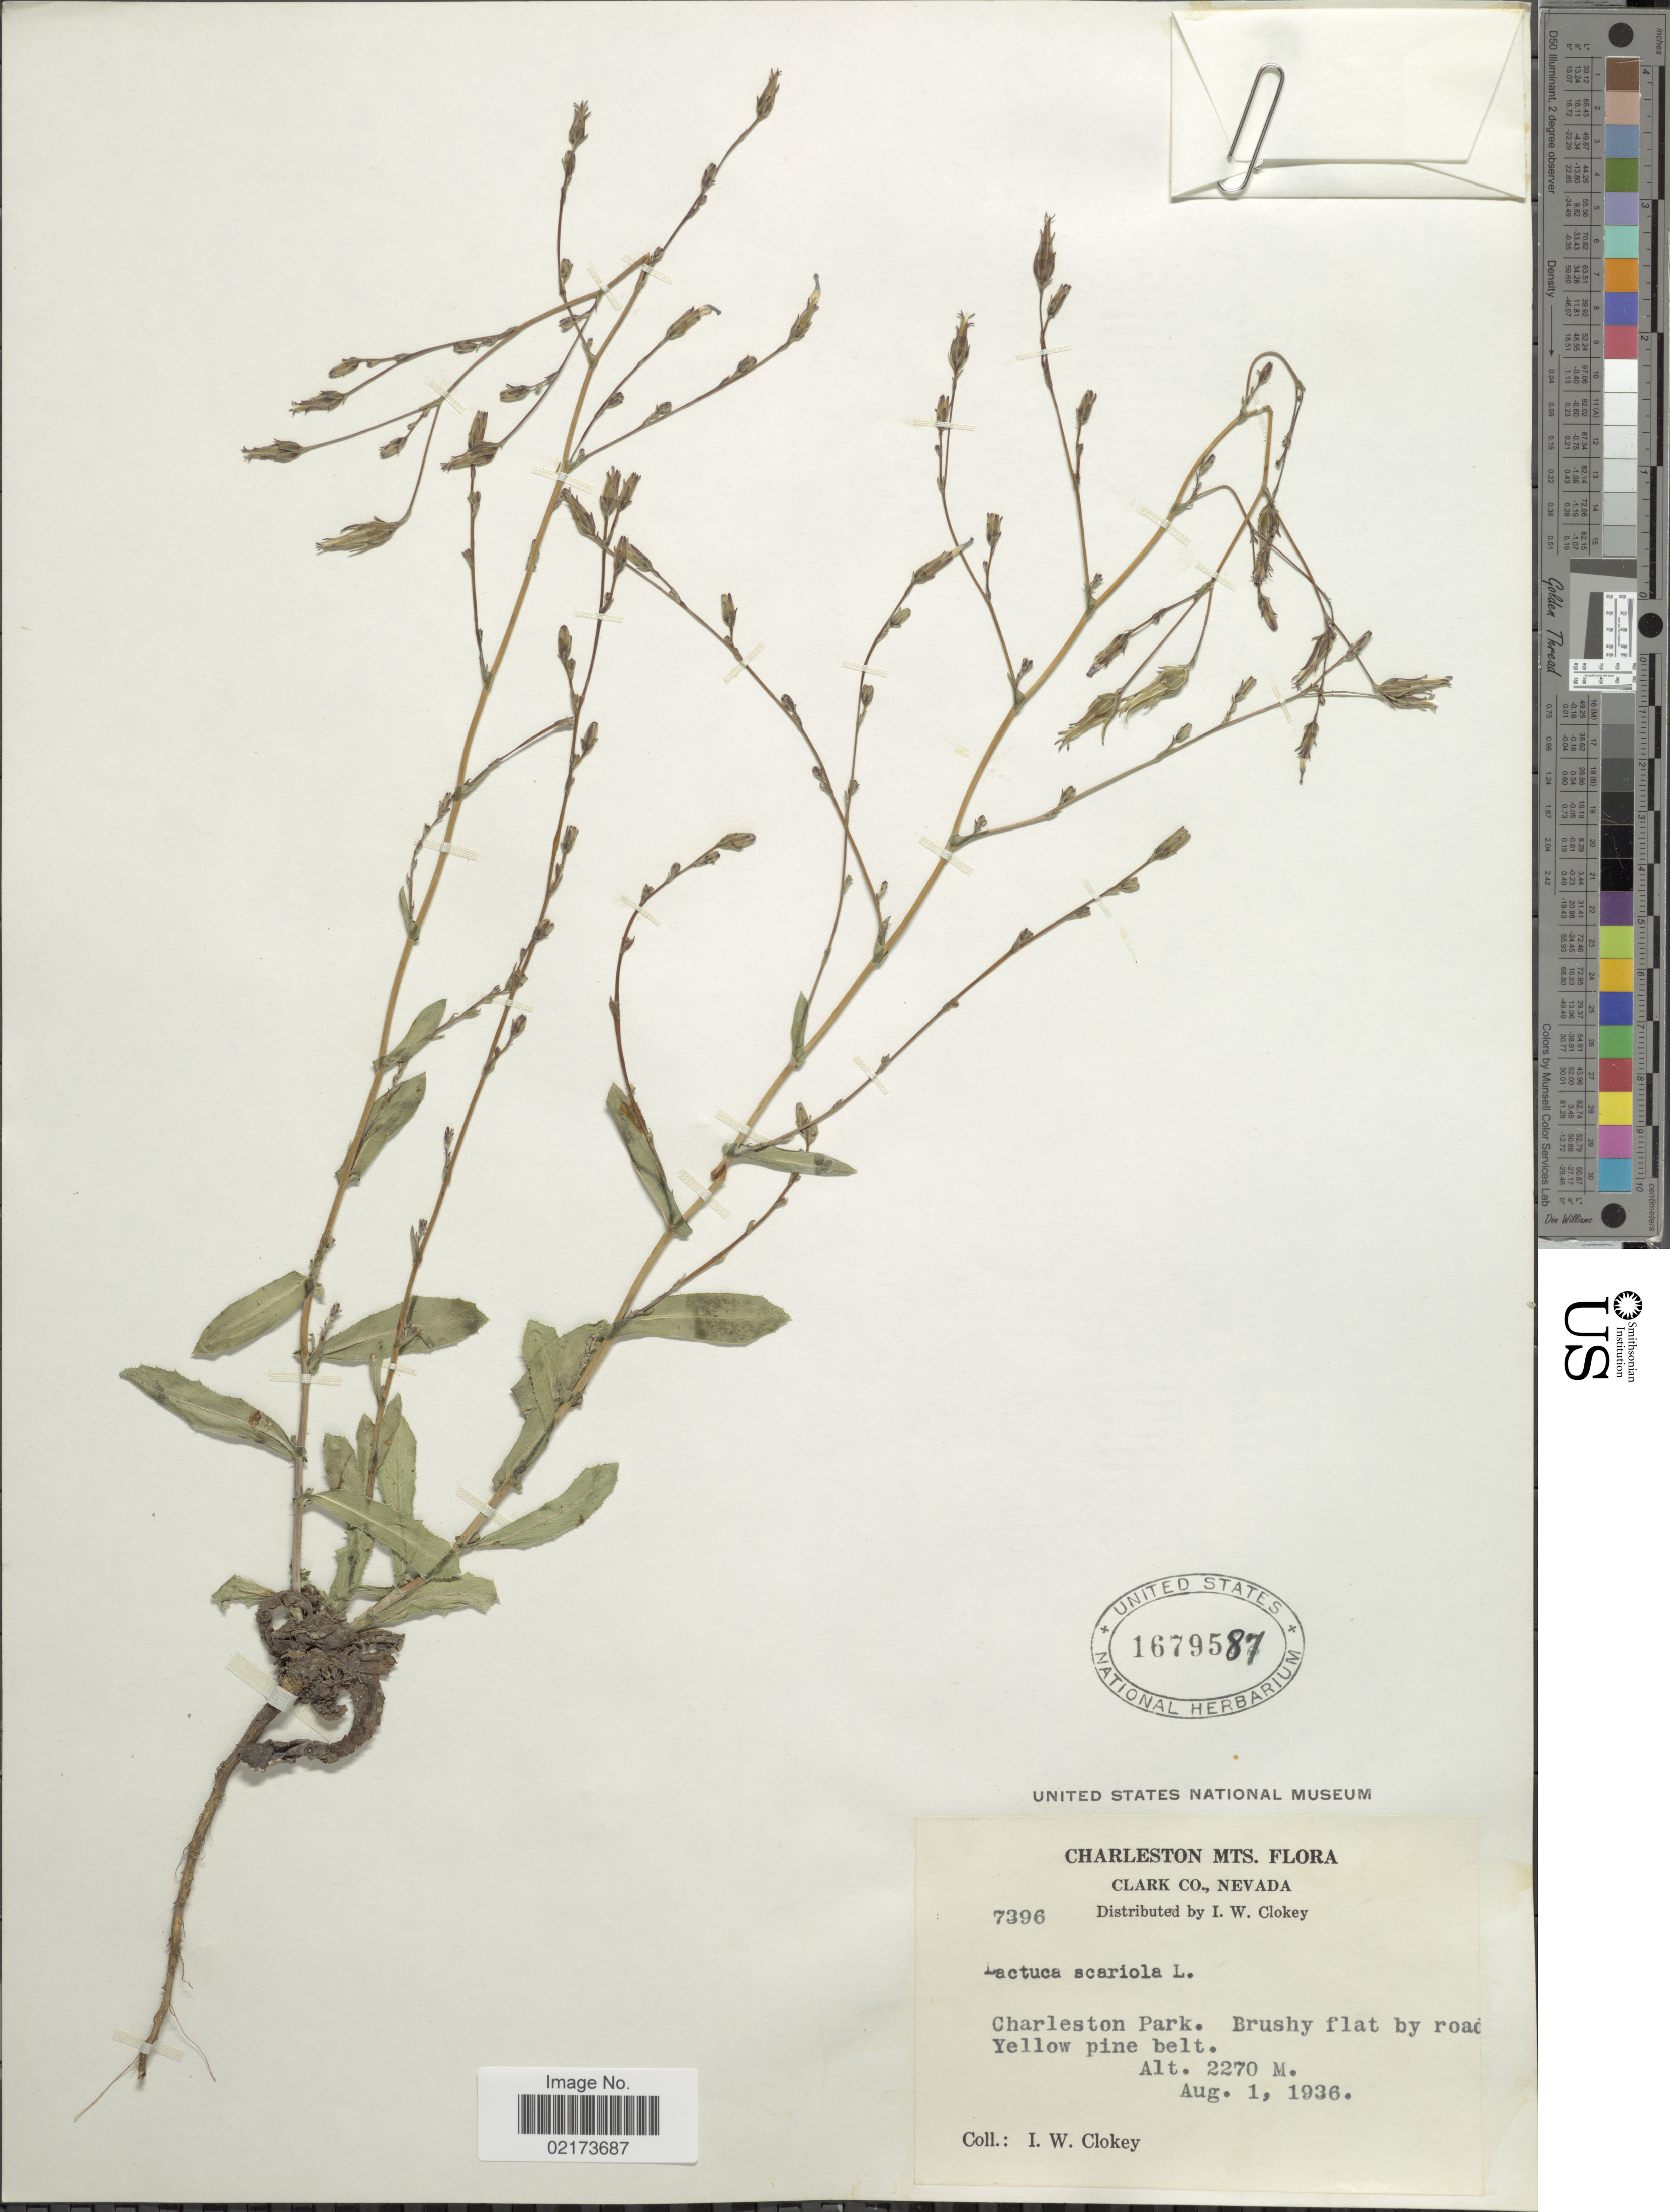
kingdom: Plantae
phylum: Tracheophyta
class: Magnoliopsida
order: Asterales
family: Asteraceae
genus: Lactuca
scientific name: Lactuca serriola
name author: L.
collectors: I. W. Clokey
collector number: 7396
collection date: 1936-08-01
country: United States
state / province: Nevada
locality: Charleston Mts., Clark Co., Charleston Park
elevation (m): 2270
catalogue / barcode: US 1679587